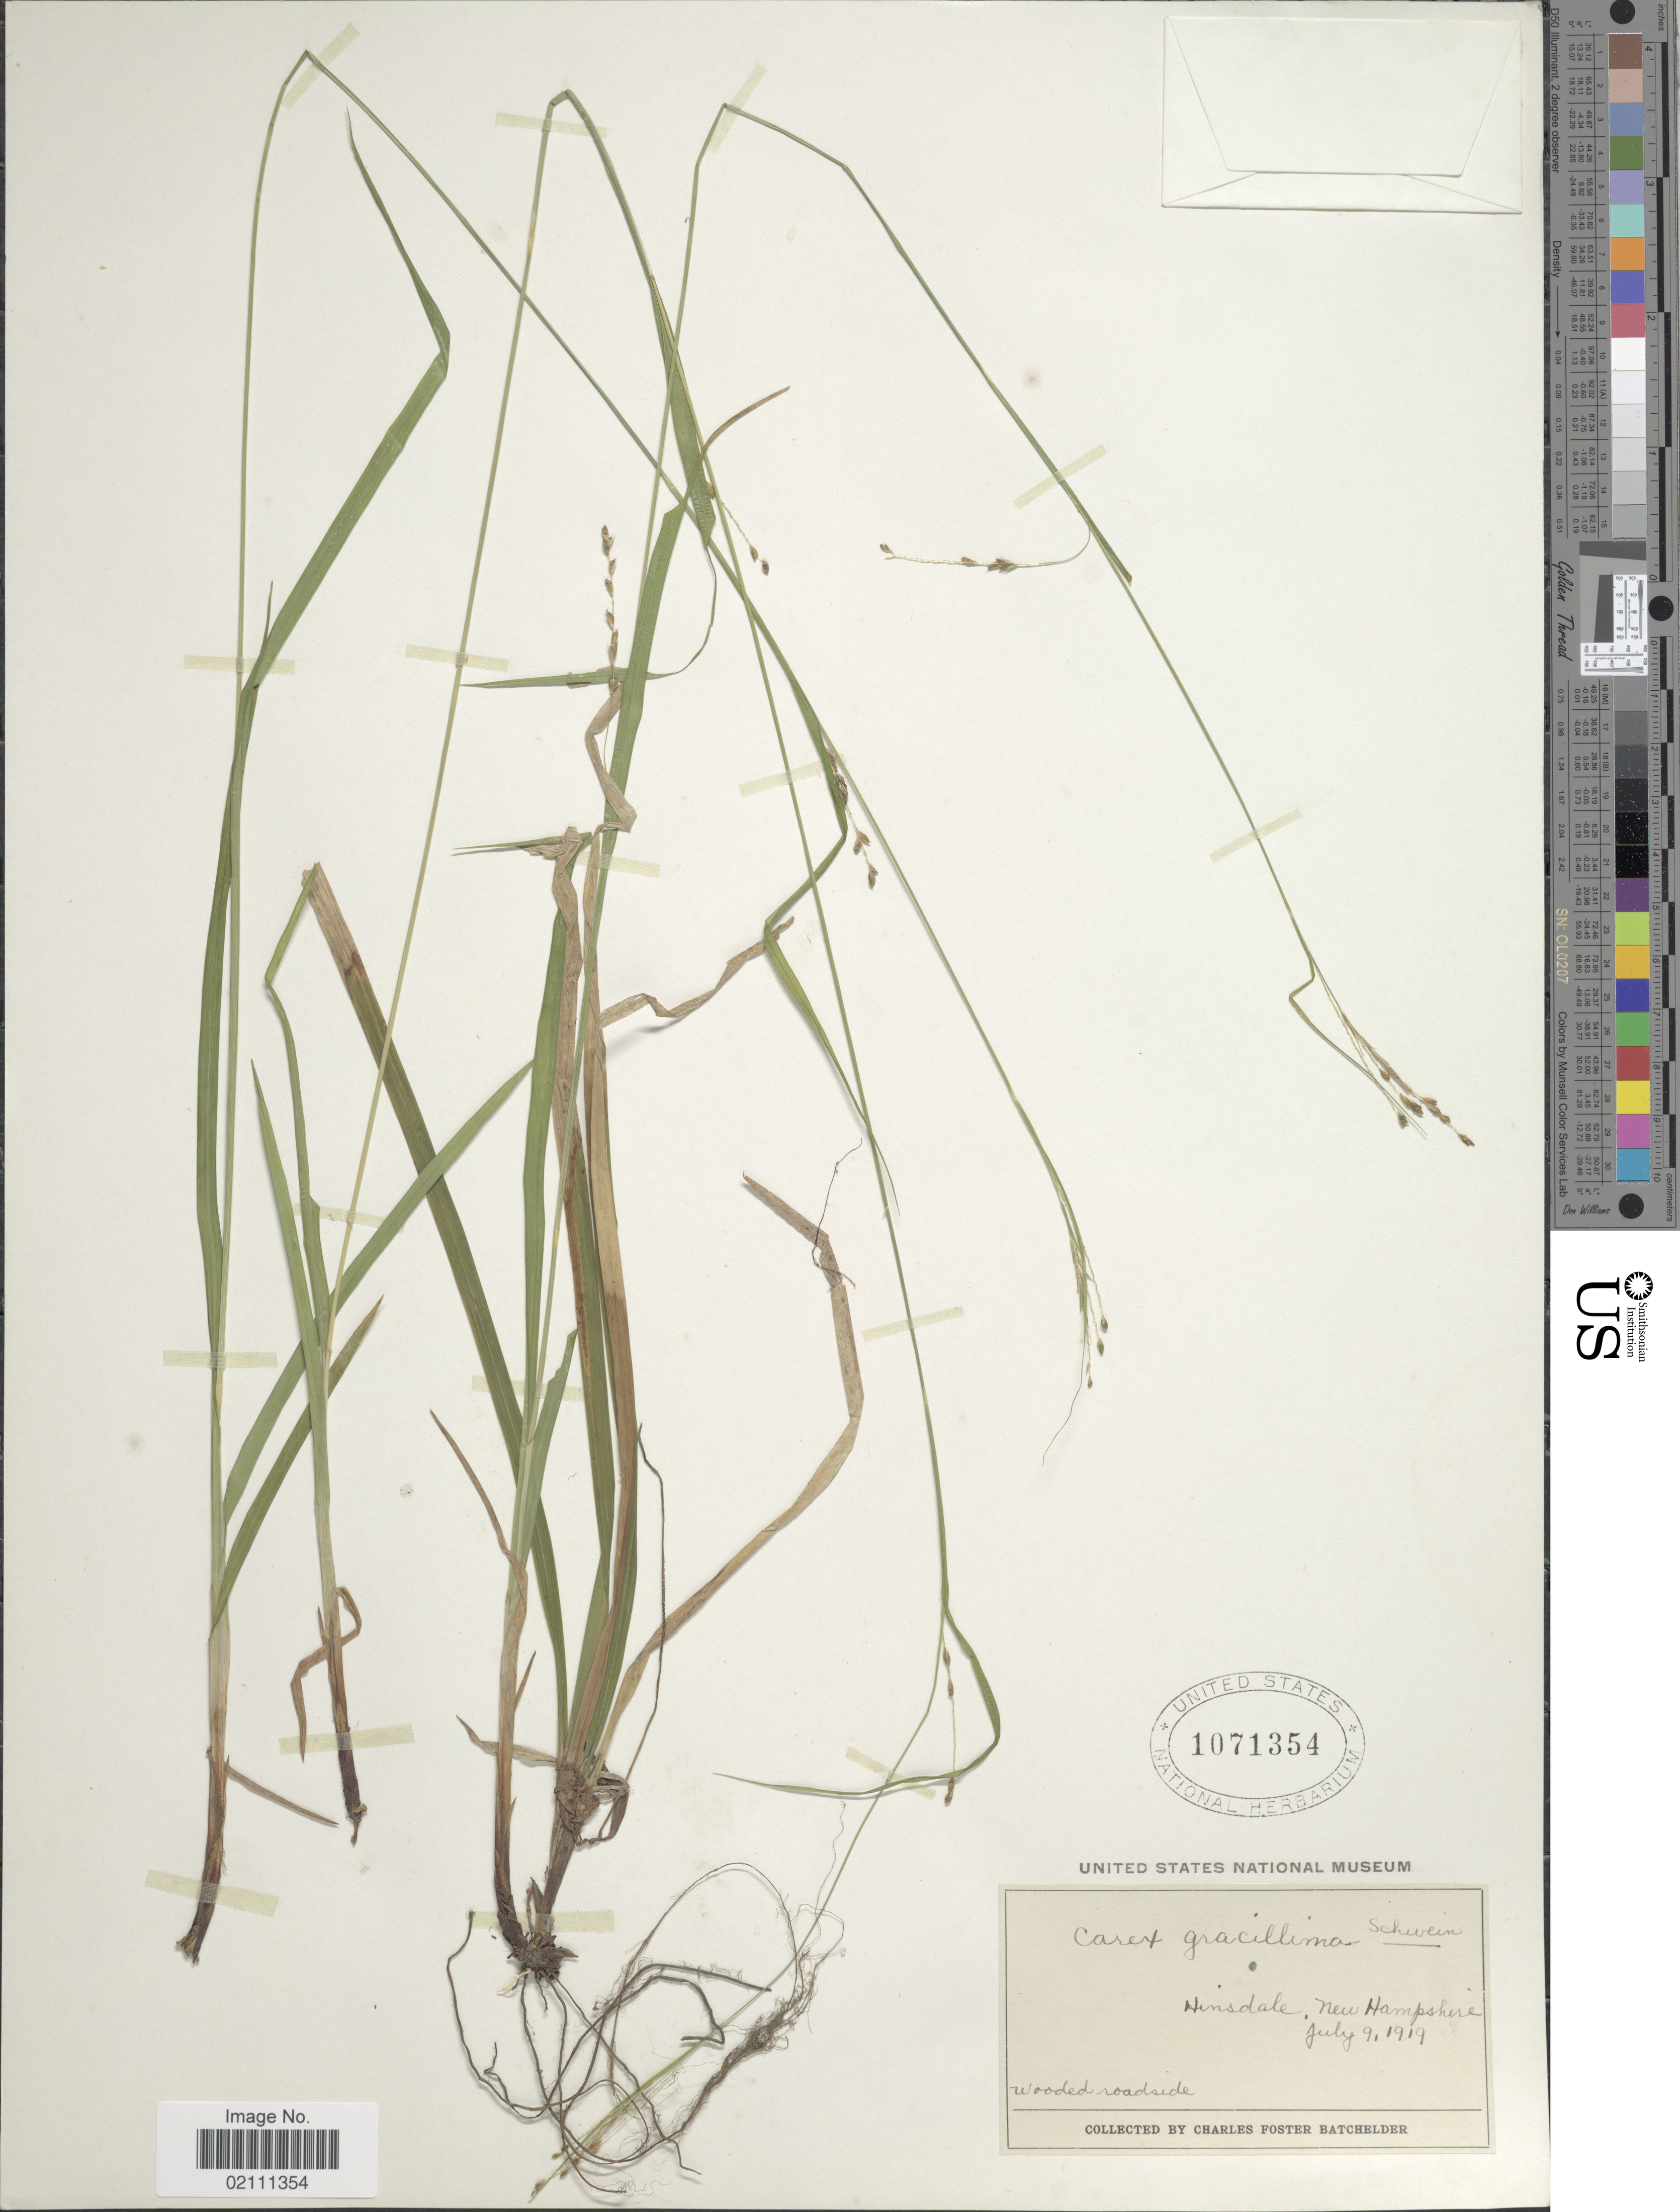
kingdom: Plantae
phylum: Tracheophyta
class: Liliopsida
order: Poales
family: Cyperaceae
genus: Carex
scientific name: Carex gracillima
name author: Schwein.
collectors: C. Batchelder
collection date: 1919-07-09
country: United States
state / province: New Hampshire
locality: Hinsdale, wooded roadside.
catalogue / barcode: US 1071354